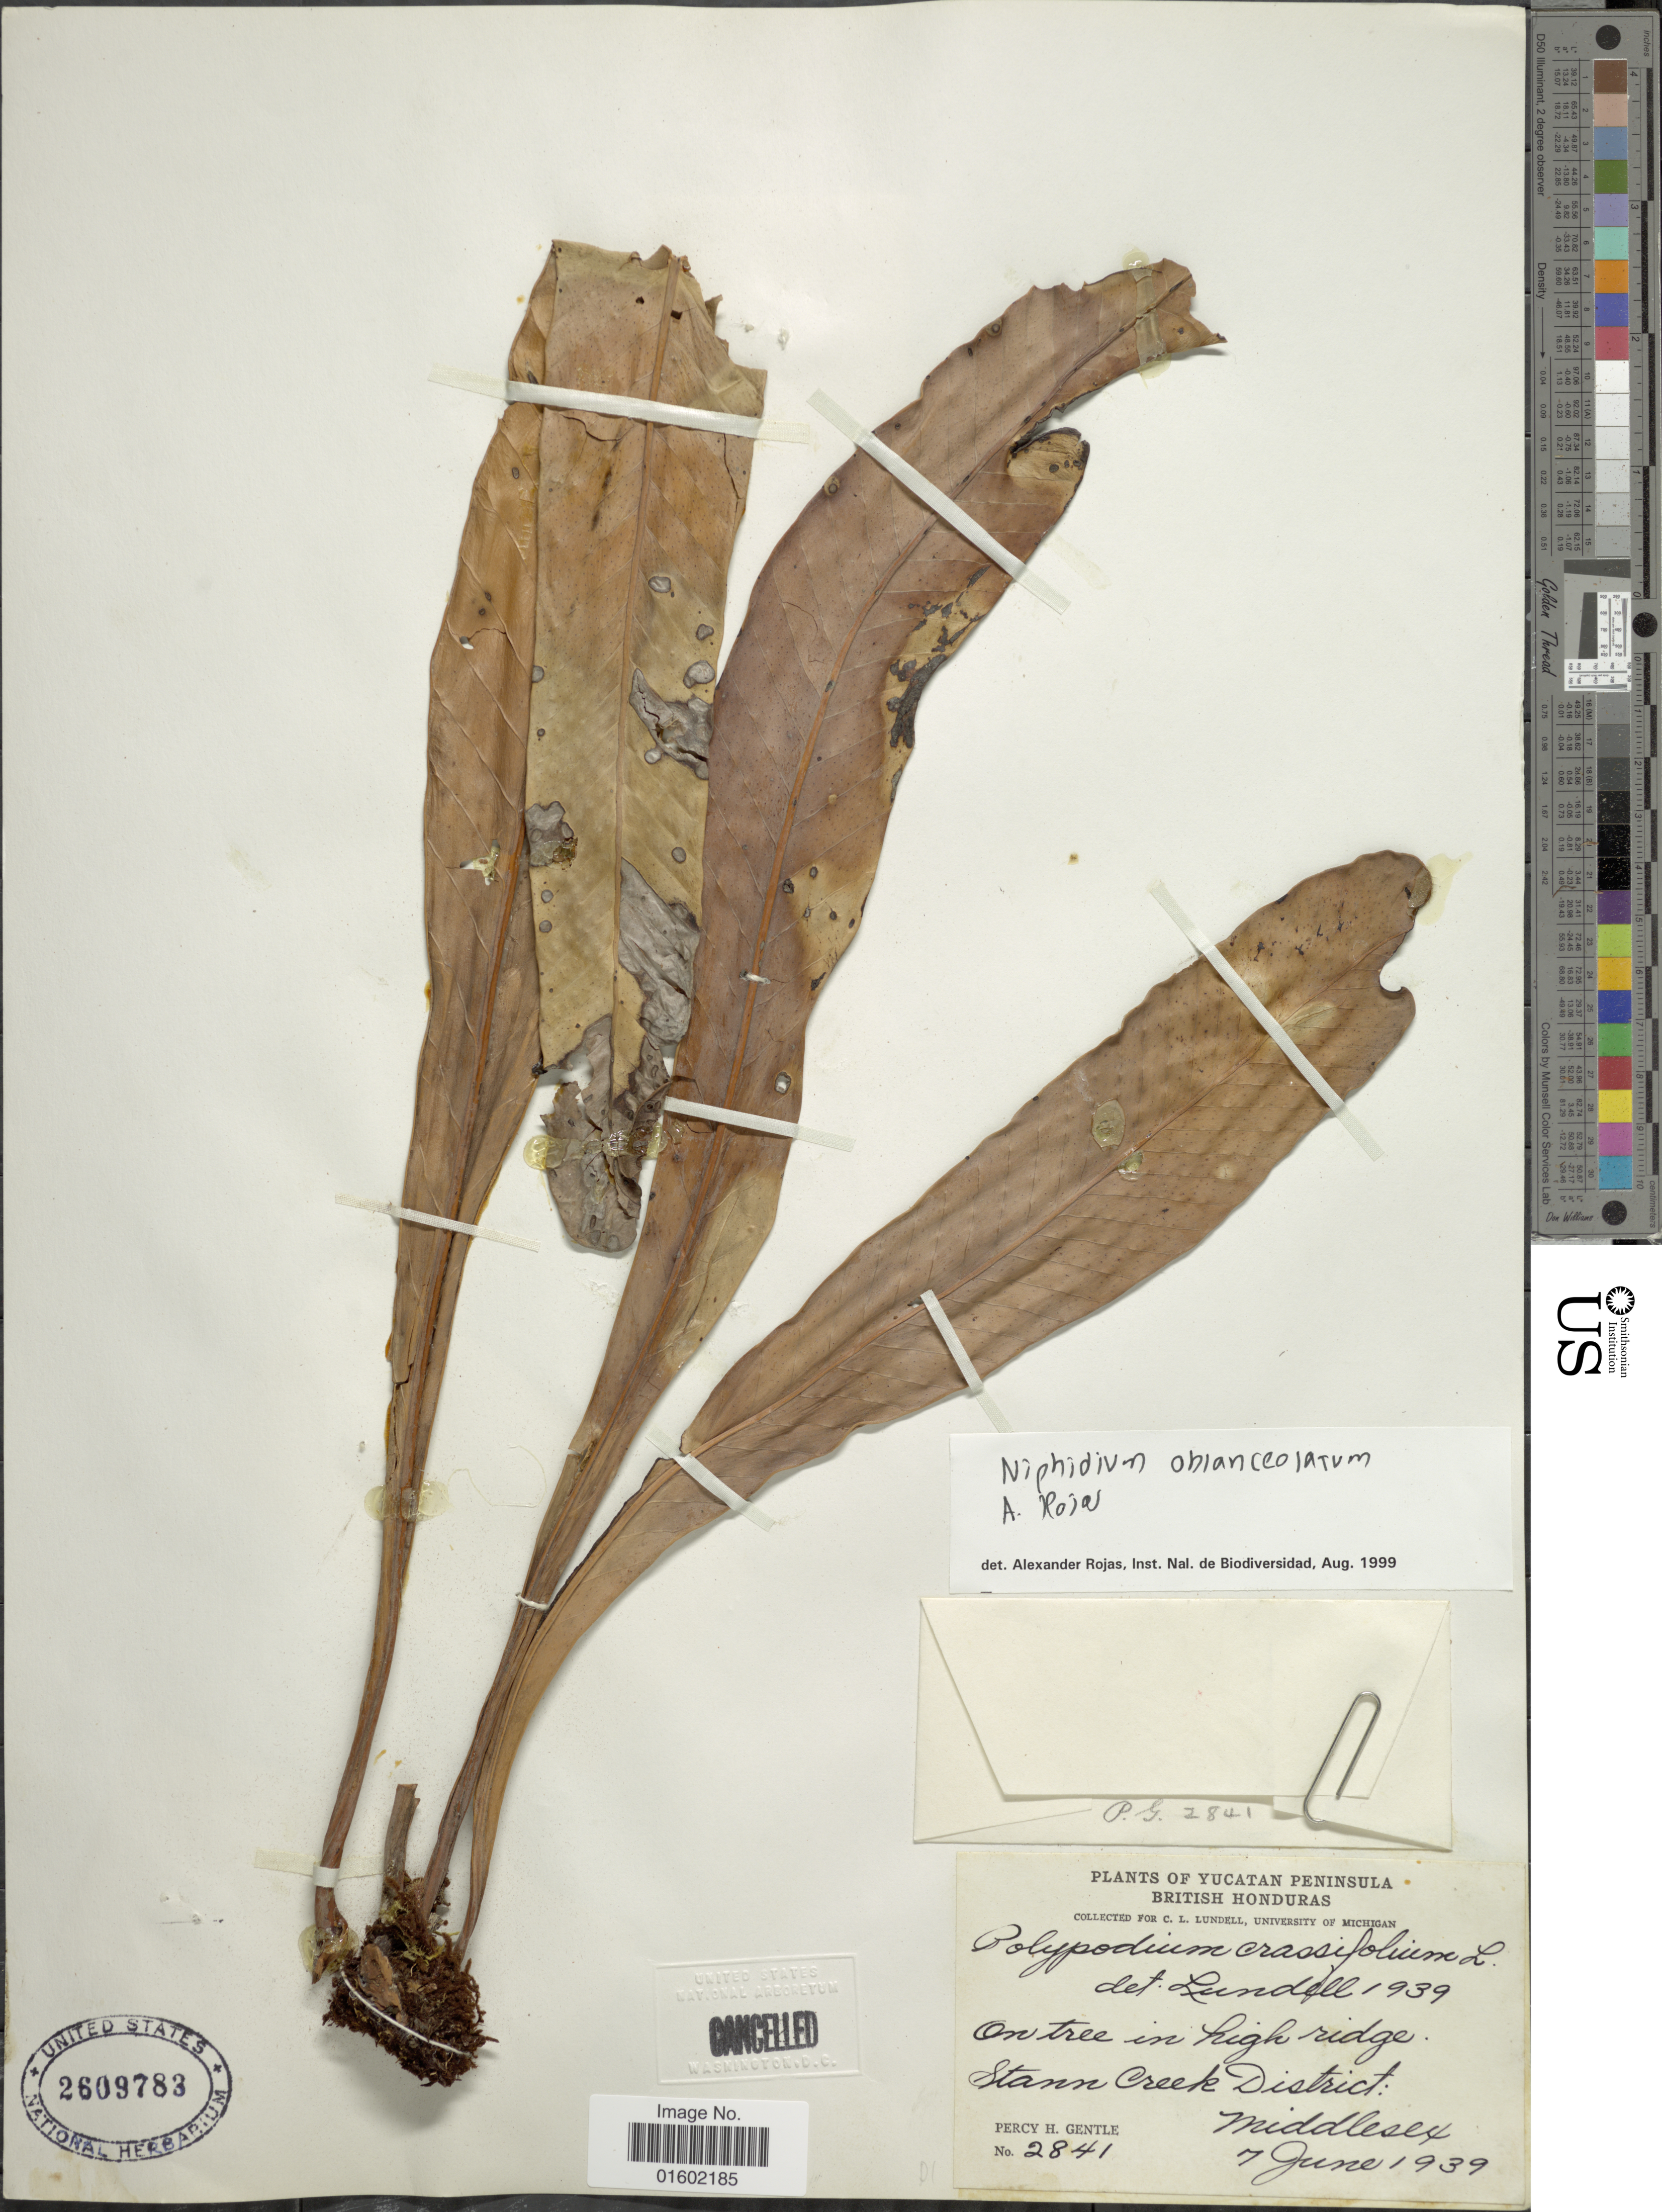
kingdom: Plantae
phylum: Tracheophyta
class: Polypodiopsida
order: Polypodiales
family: Polypodiaceae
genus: Niphidium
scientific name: Niphidium crassifolium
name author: (L.) Lellinger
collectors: P. H. Gentle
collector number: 2841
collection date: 1939-06-07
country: Belize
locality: British Honduras, Stann Creek District, Middlesex, Yucatan Peninsula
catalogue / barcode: US 2609783